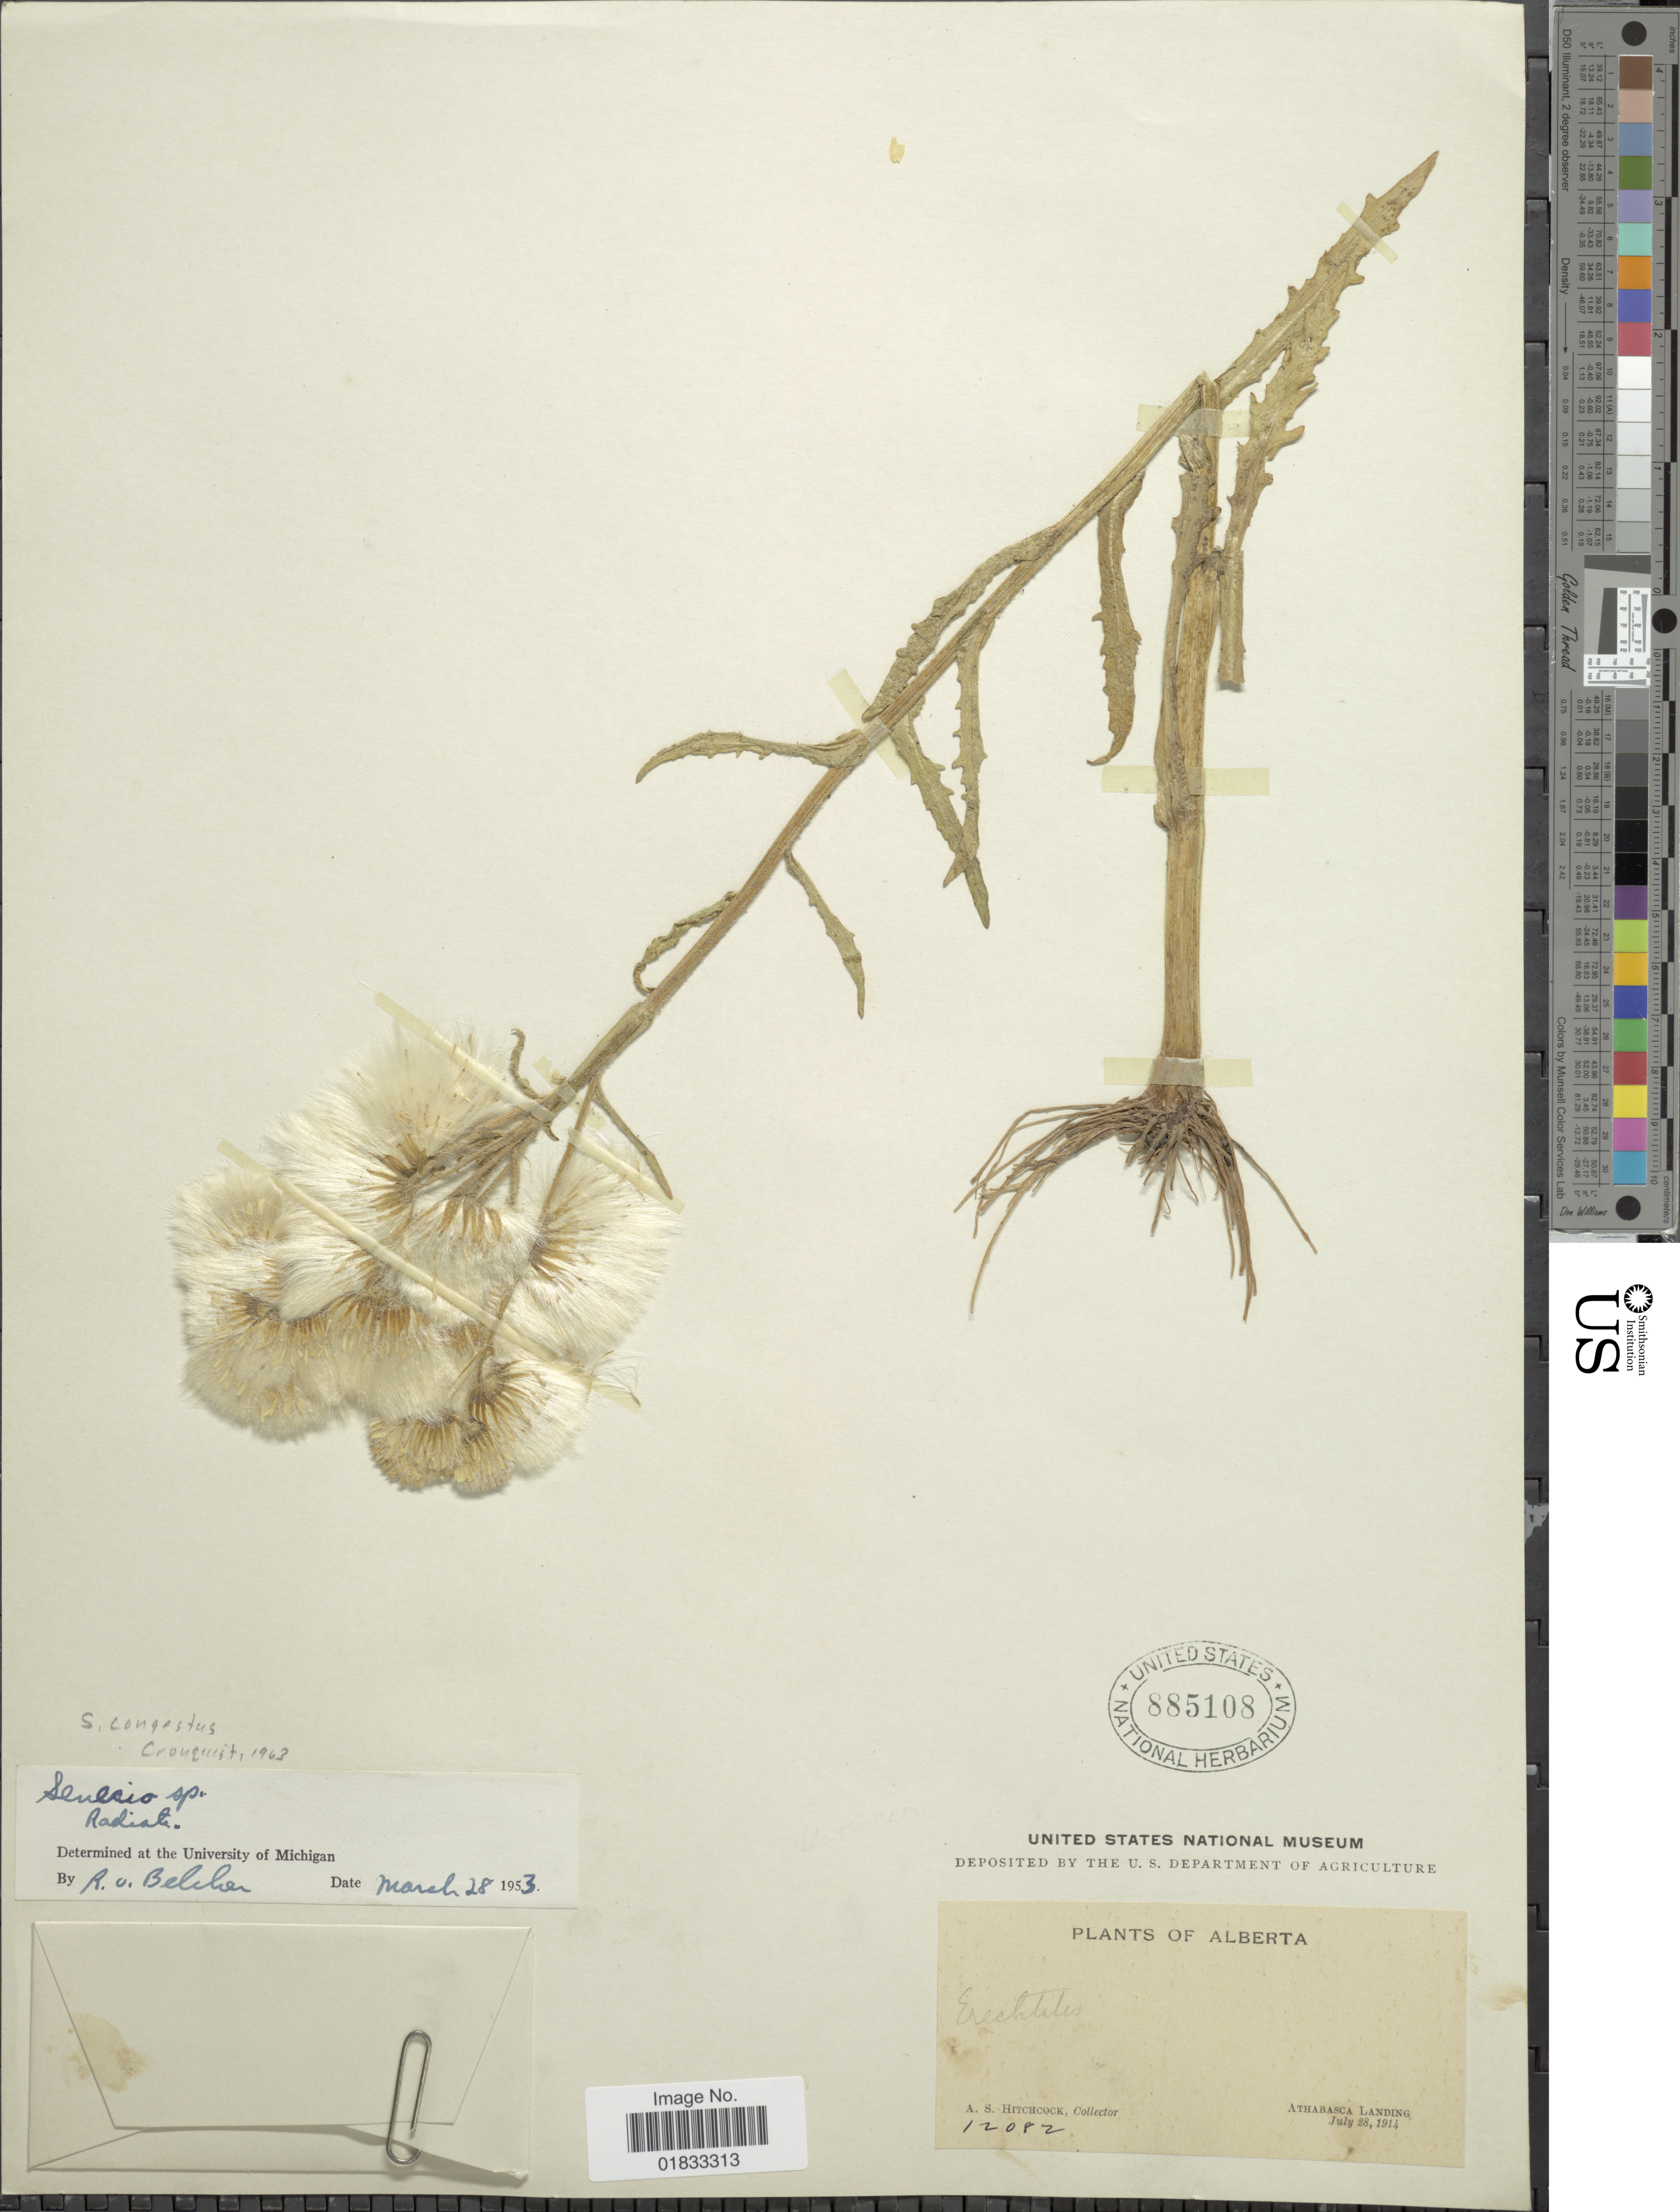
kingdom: Plantae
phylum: Tracheophyta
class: Magnoliopsida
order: Asterales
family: Asteraceae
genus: Tephroseris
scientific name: Tephroseris palustris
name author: (L.) Rchb.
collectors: A. S. Hitchcock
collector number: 12082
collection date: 1914-07-28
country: Canada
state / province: Alberta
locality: Athabasca, Landing [unsure placement]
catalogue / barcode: US 885108